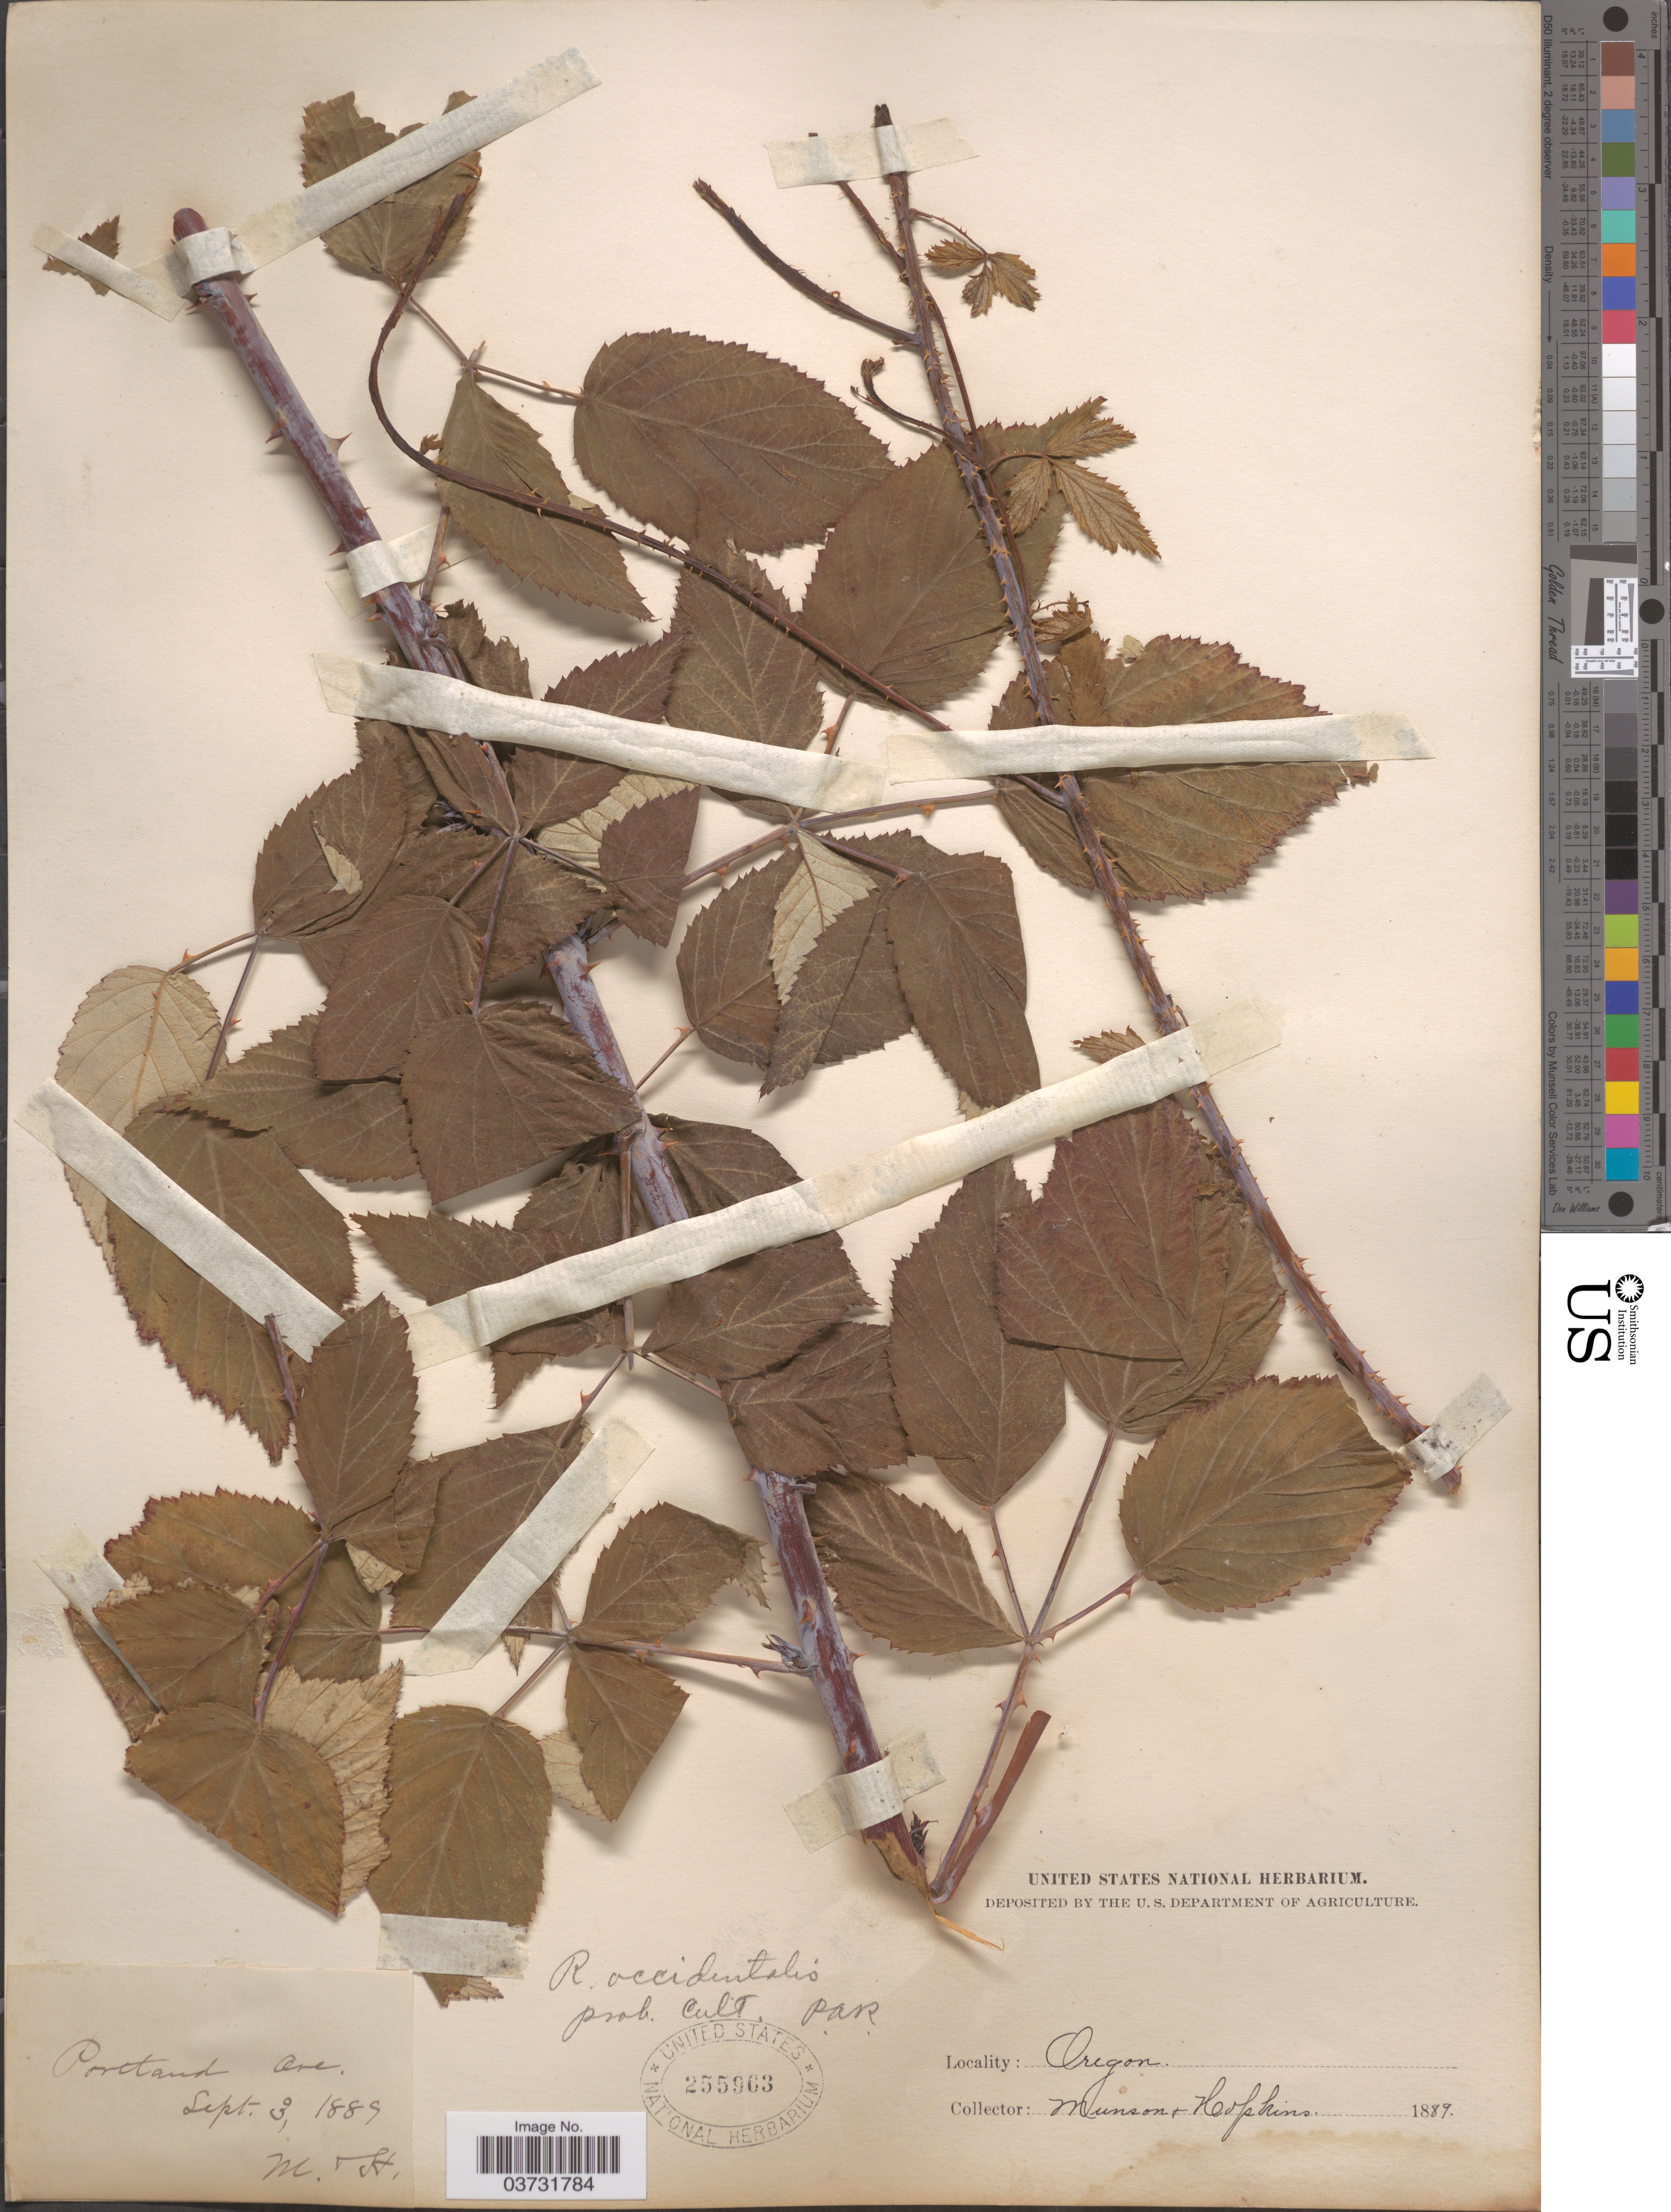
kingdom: Plantae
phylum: Tracheophyta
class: Magnoliopsida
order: Rosales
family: Rosaceae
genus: Rubus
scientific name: Rubus occidentalis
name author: L.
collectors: -. Munson & -. Hopkins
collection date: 1889-09-03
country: United States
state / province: Oregon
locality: Portland.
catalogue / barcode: US 255963